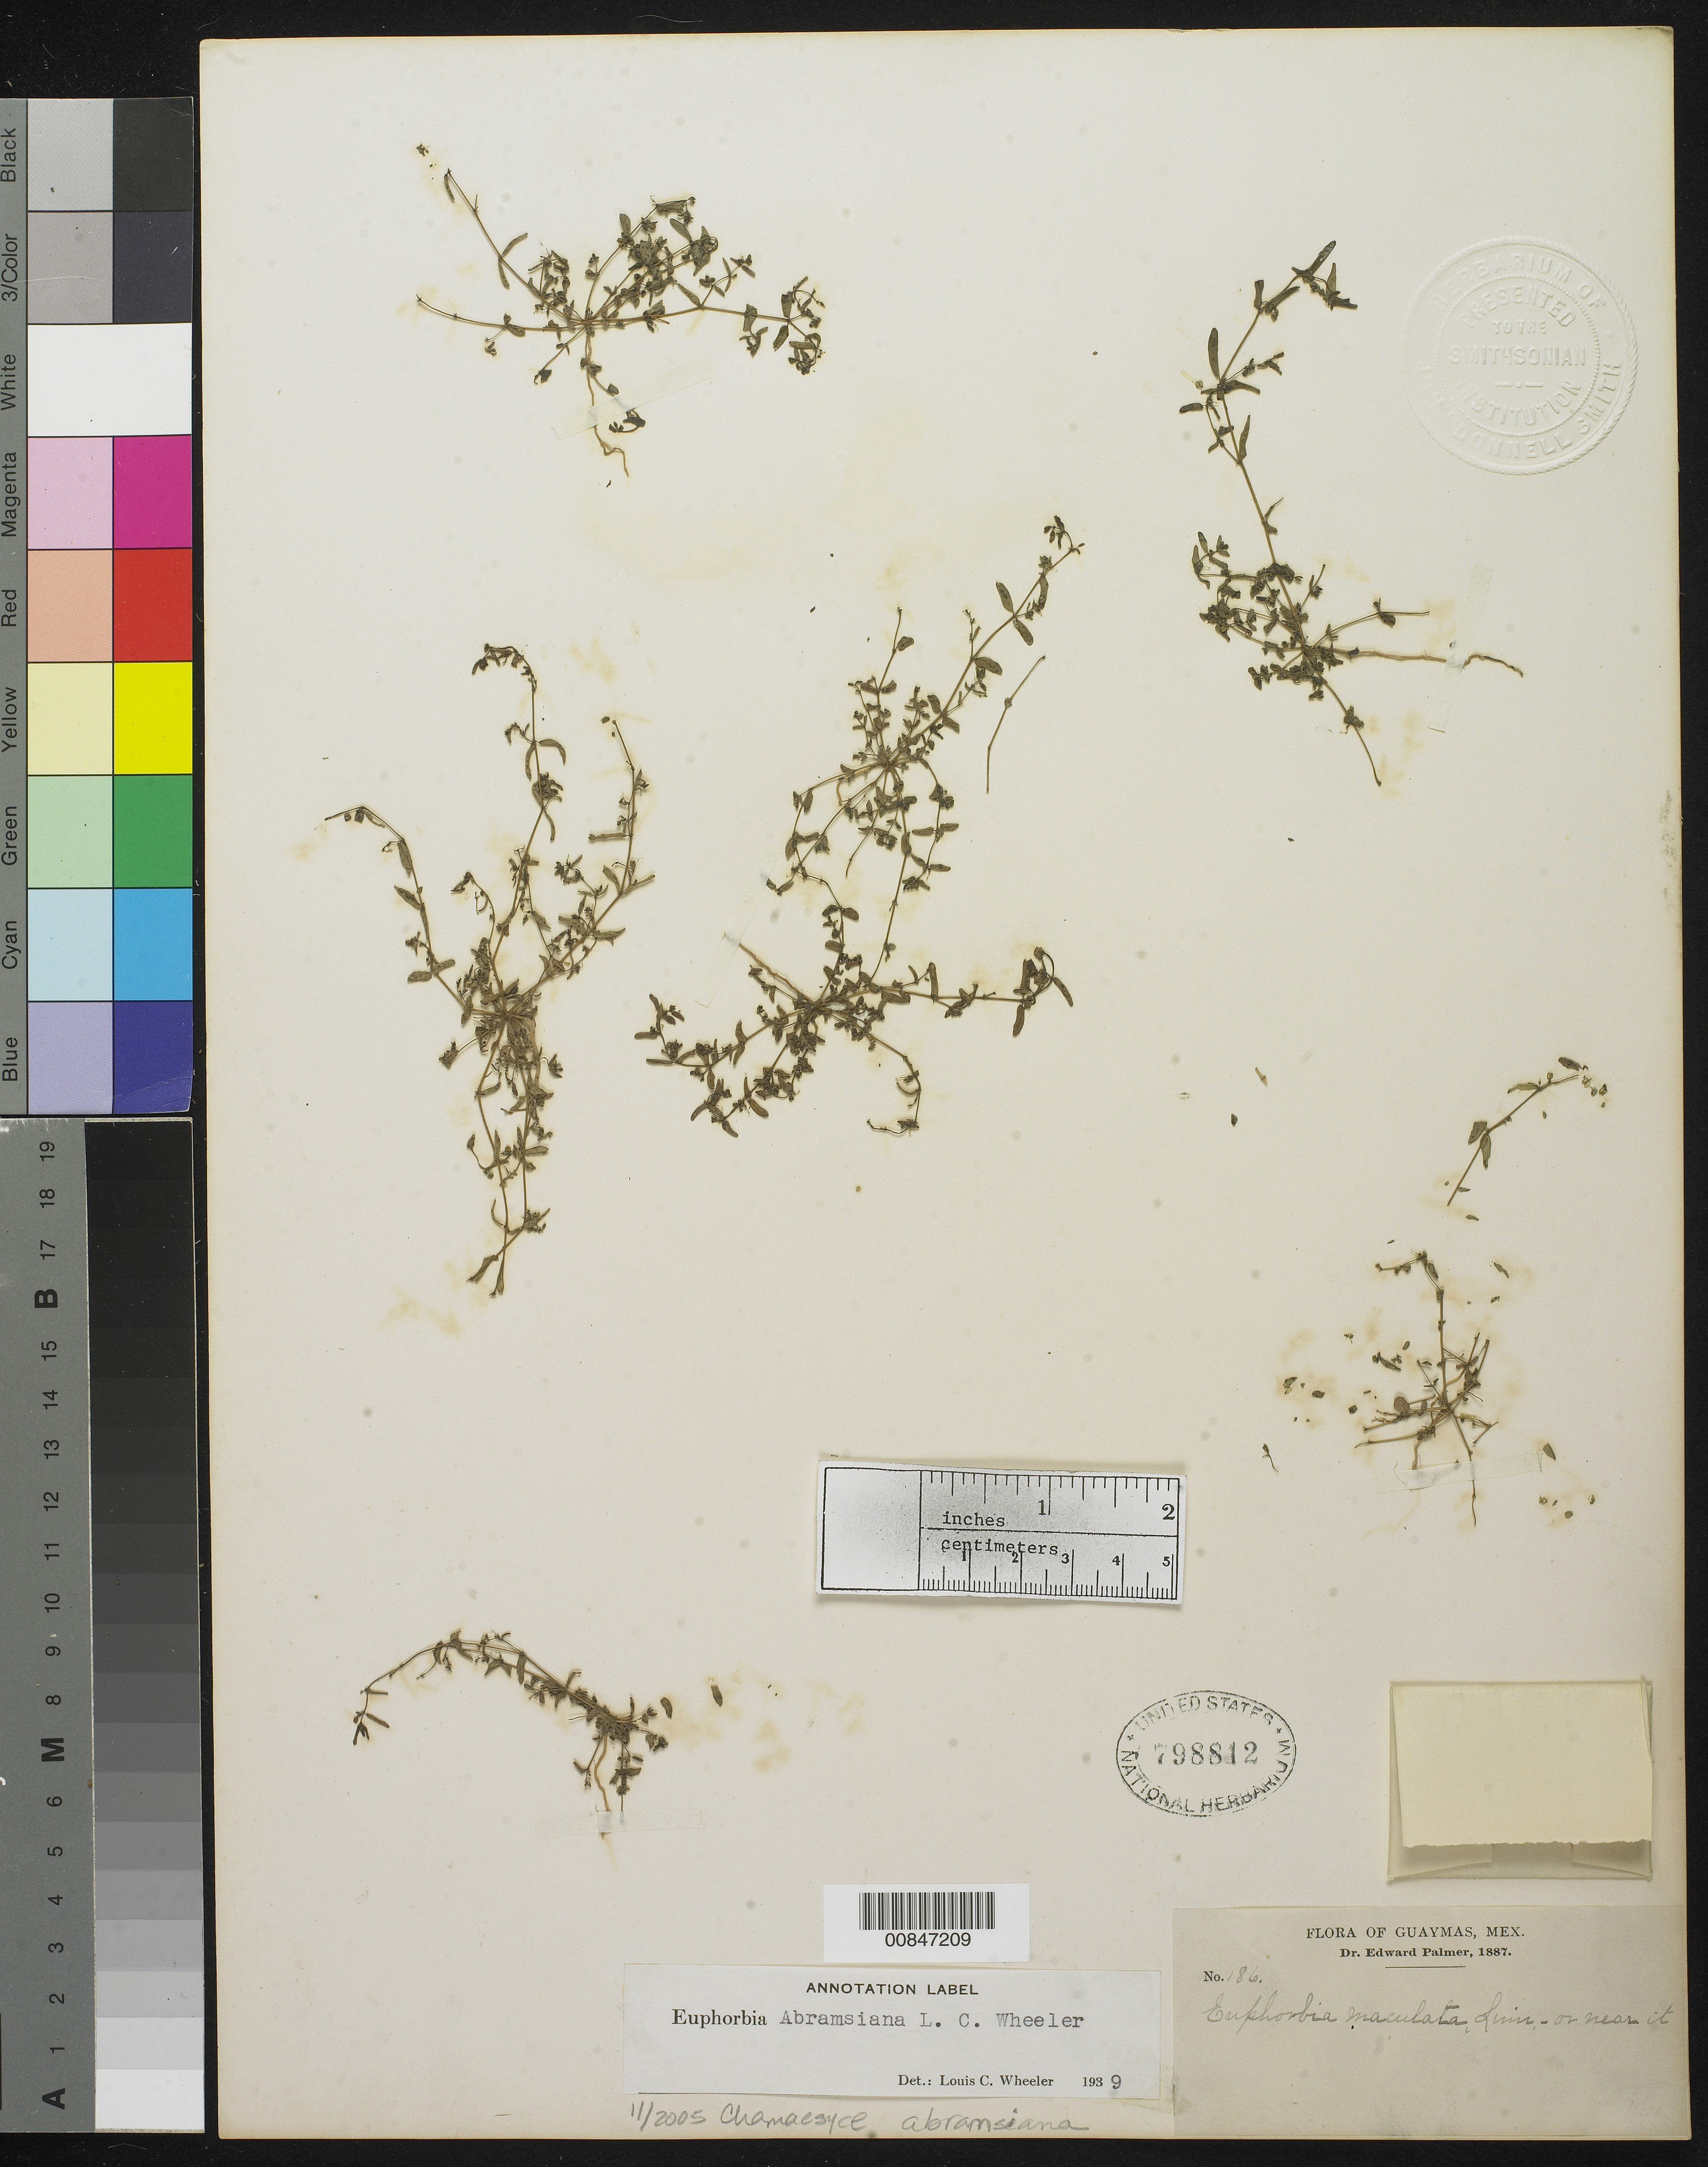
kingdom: Plantae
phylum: Tracheophyta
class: Magnoliopsida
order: Malpighiales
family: Euphorbiaceae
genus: Euphorbia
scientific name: Euphorbia abramsiana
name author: L.C. Wheeler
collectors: E. Palmer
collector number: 186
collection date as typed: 1887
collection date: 1887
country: Mexico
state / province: Sonora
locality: Guaymas, Sonora.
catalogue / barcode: US 798812